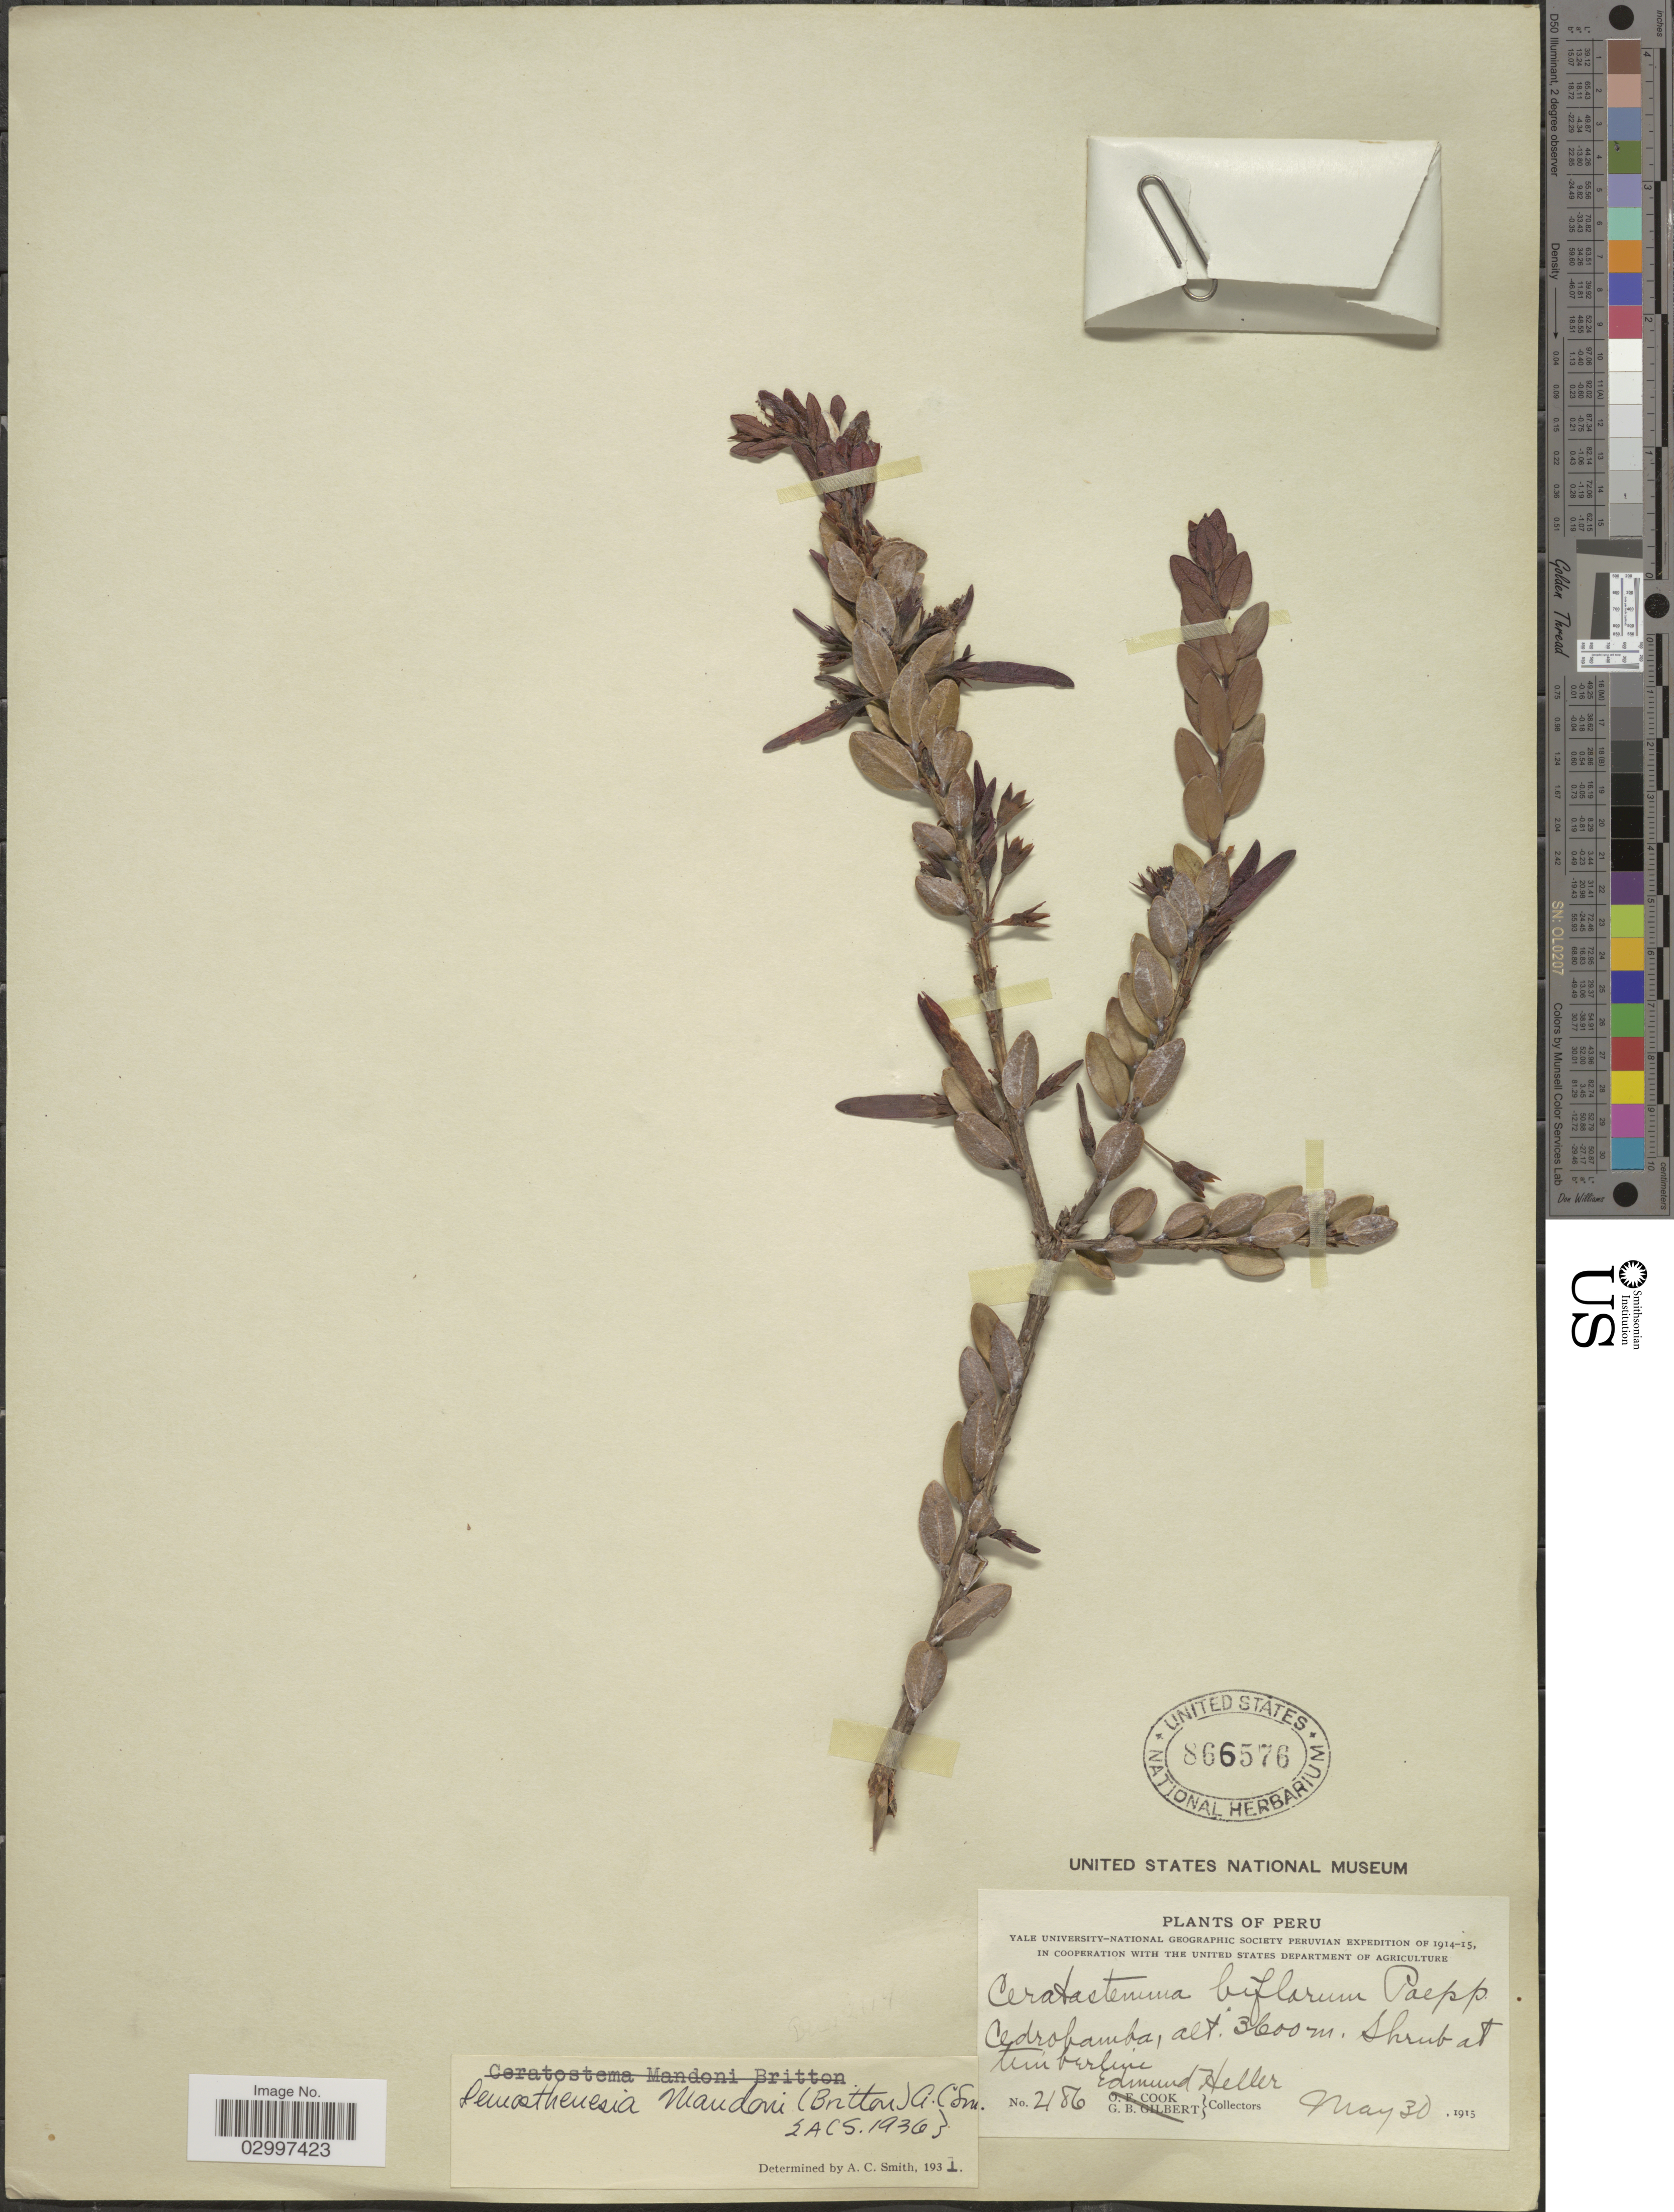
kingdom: Plantae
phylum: Tracheophyta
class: Magnoliopsida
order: Ericales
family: Ericaceae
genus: Demosthenesia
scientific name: Demosthenesia mandoni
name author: (Britton) A.C. Sm.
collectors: E. Heller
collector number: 2186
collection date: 1915-05-30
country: Peru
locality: Cedrobamba. Shrub at Timberline.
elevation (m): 3600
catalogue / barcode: US 866576